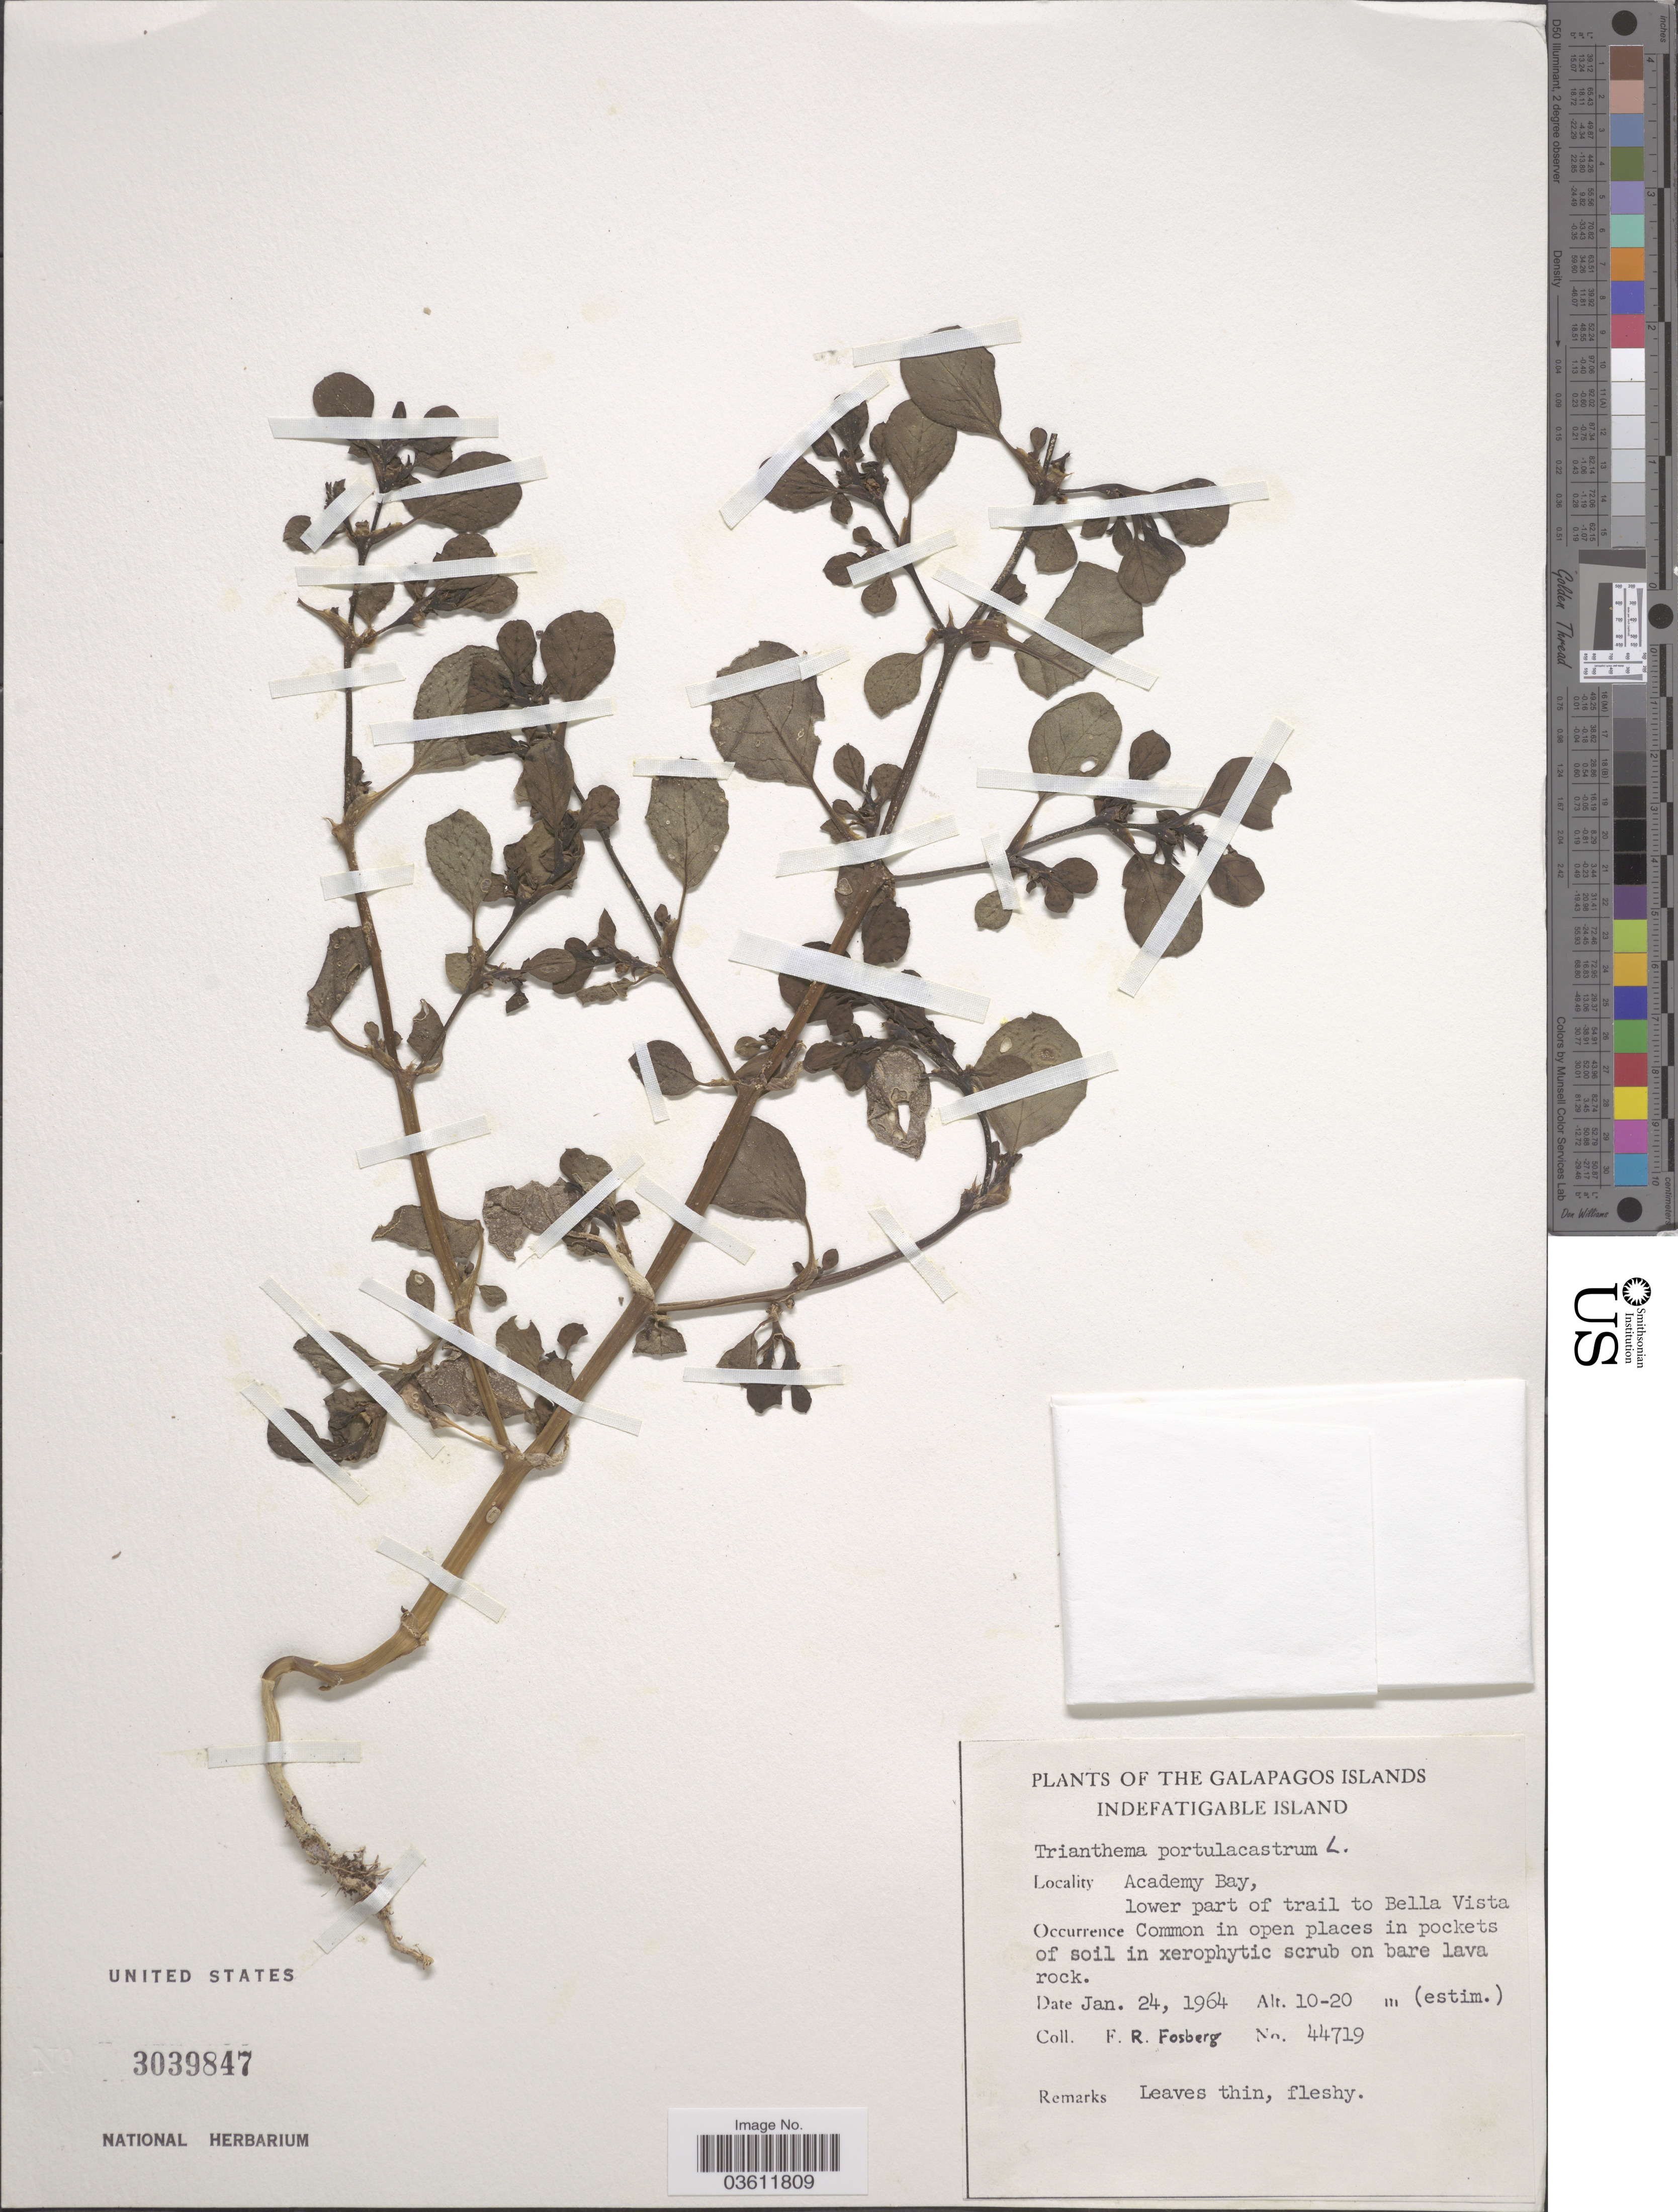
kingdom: Plantae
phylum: Tracheophyta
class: Magnoliopsida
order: Caryophyllales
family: Aizoaceae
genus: Trianthema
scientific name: Trianthema portulacastrum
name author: L.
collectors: F. R. Fosberg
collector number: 44719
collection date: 1964-01-24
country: Ecuador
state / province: Colón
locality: The Galapagos Islands. Indefatigable Island. Academy Bay, lower part of trail to Bella Vista.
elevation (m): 10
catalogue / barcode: US 3039847